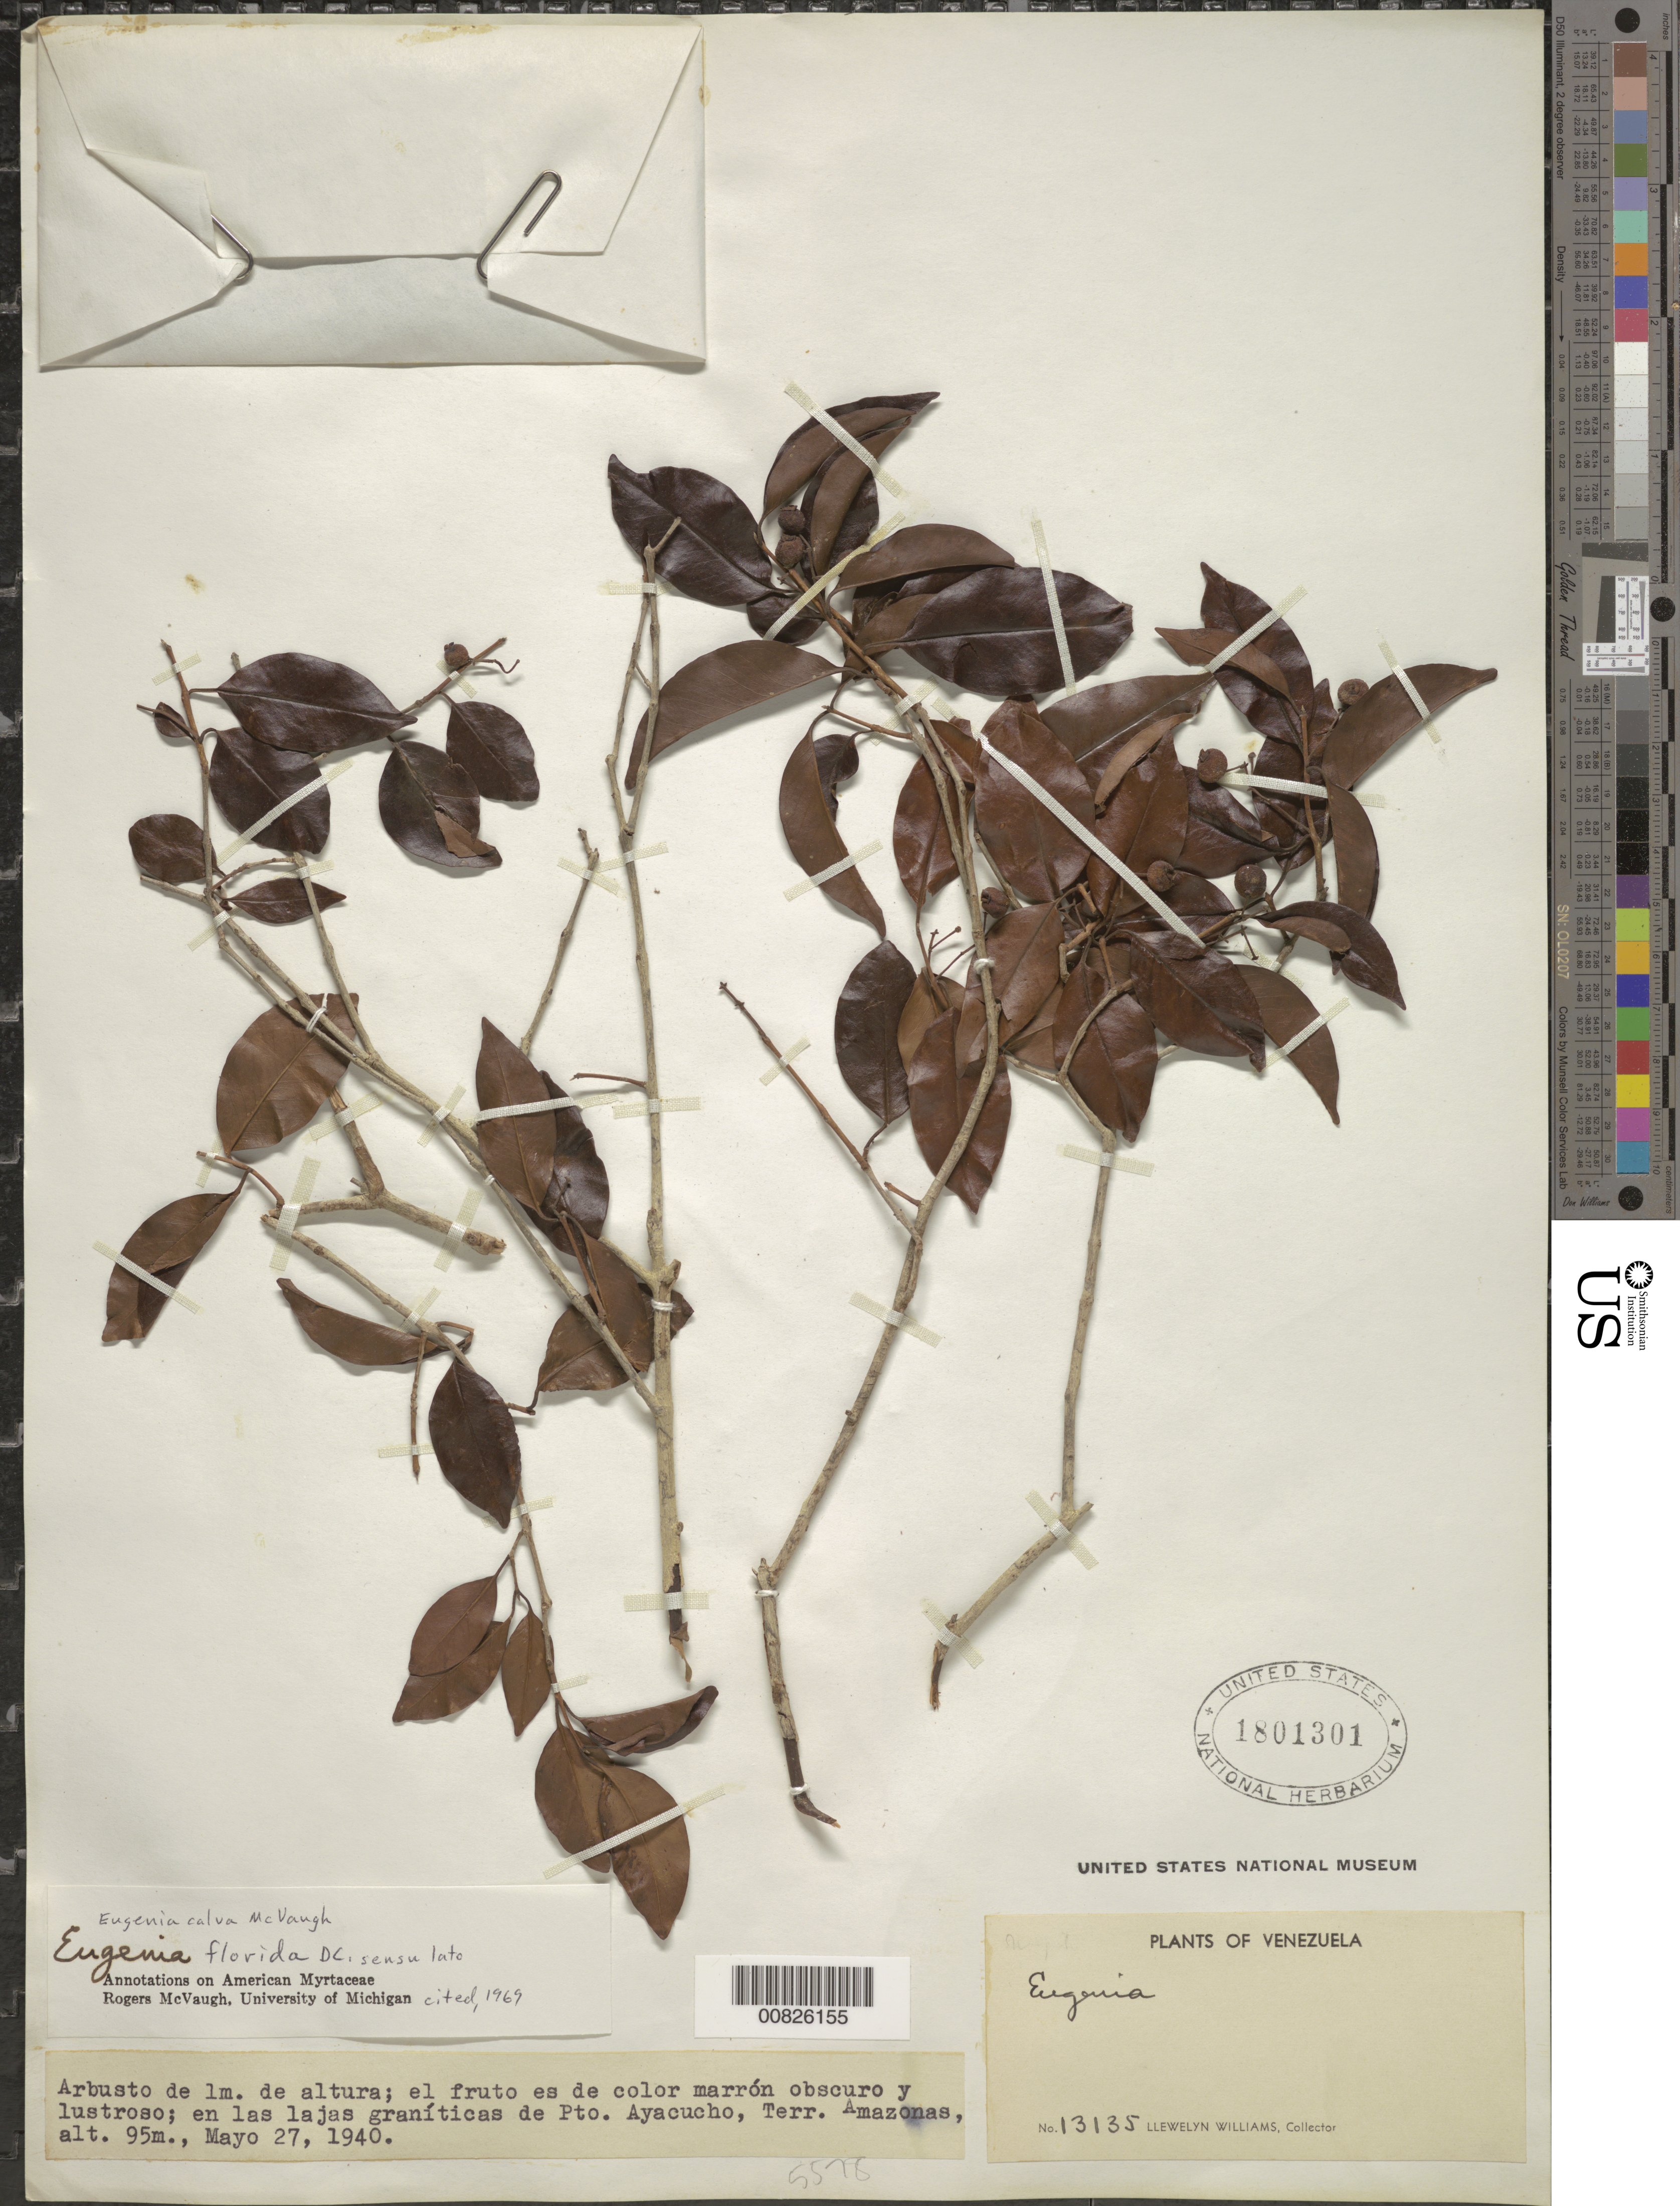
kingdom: Plantae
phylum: Tracheophyta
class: Magnoliopsida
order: Myrtales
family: Myrtaceae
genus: Eugenia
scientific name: Eugenia calva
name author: McVaugh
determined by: McVaugh, R.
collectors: Ll. Williams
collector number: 13135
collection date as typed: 27-May-40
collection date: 1940-05-27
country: Venezuela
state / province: Amazonas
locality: Puerto Ayacucho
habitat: Lajas graníticas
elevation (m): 95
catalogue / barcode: US 1801301